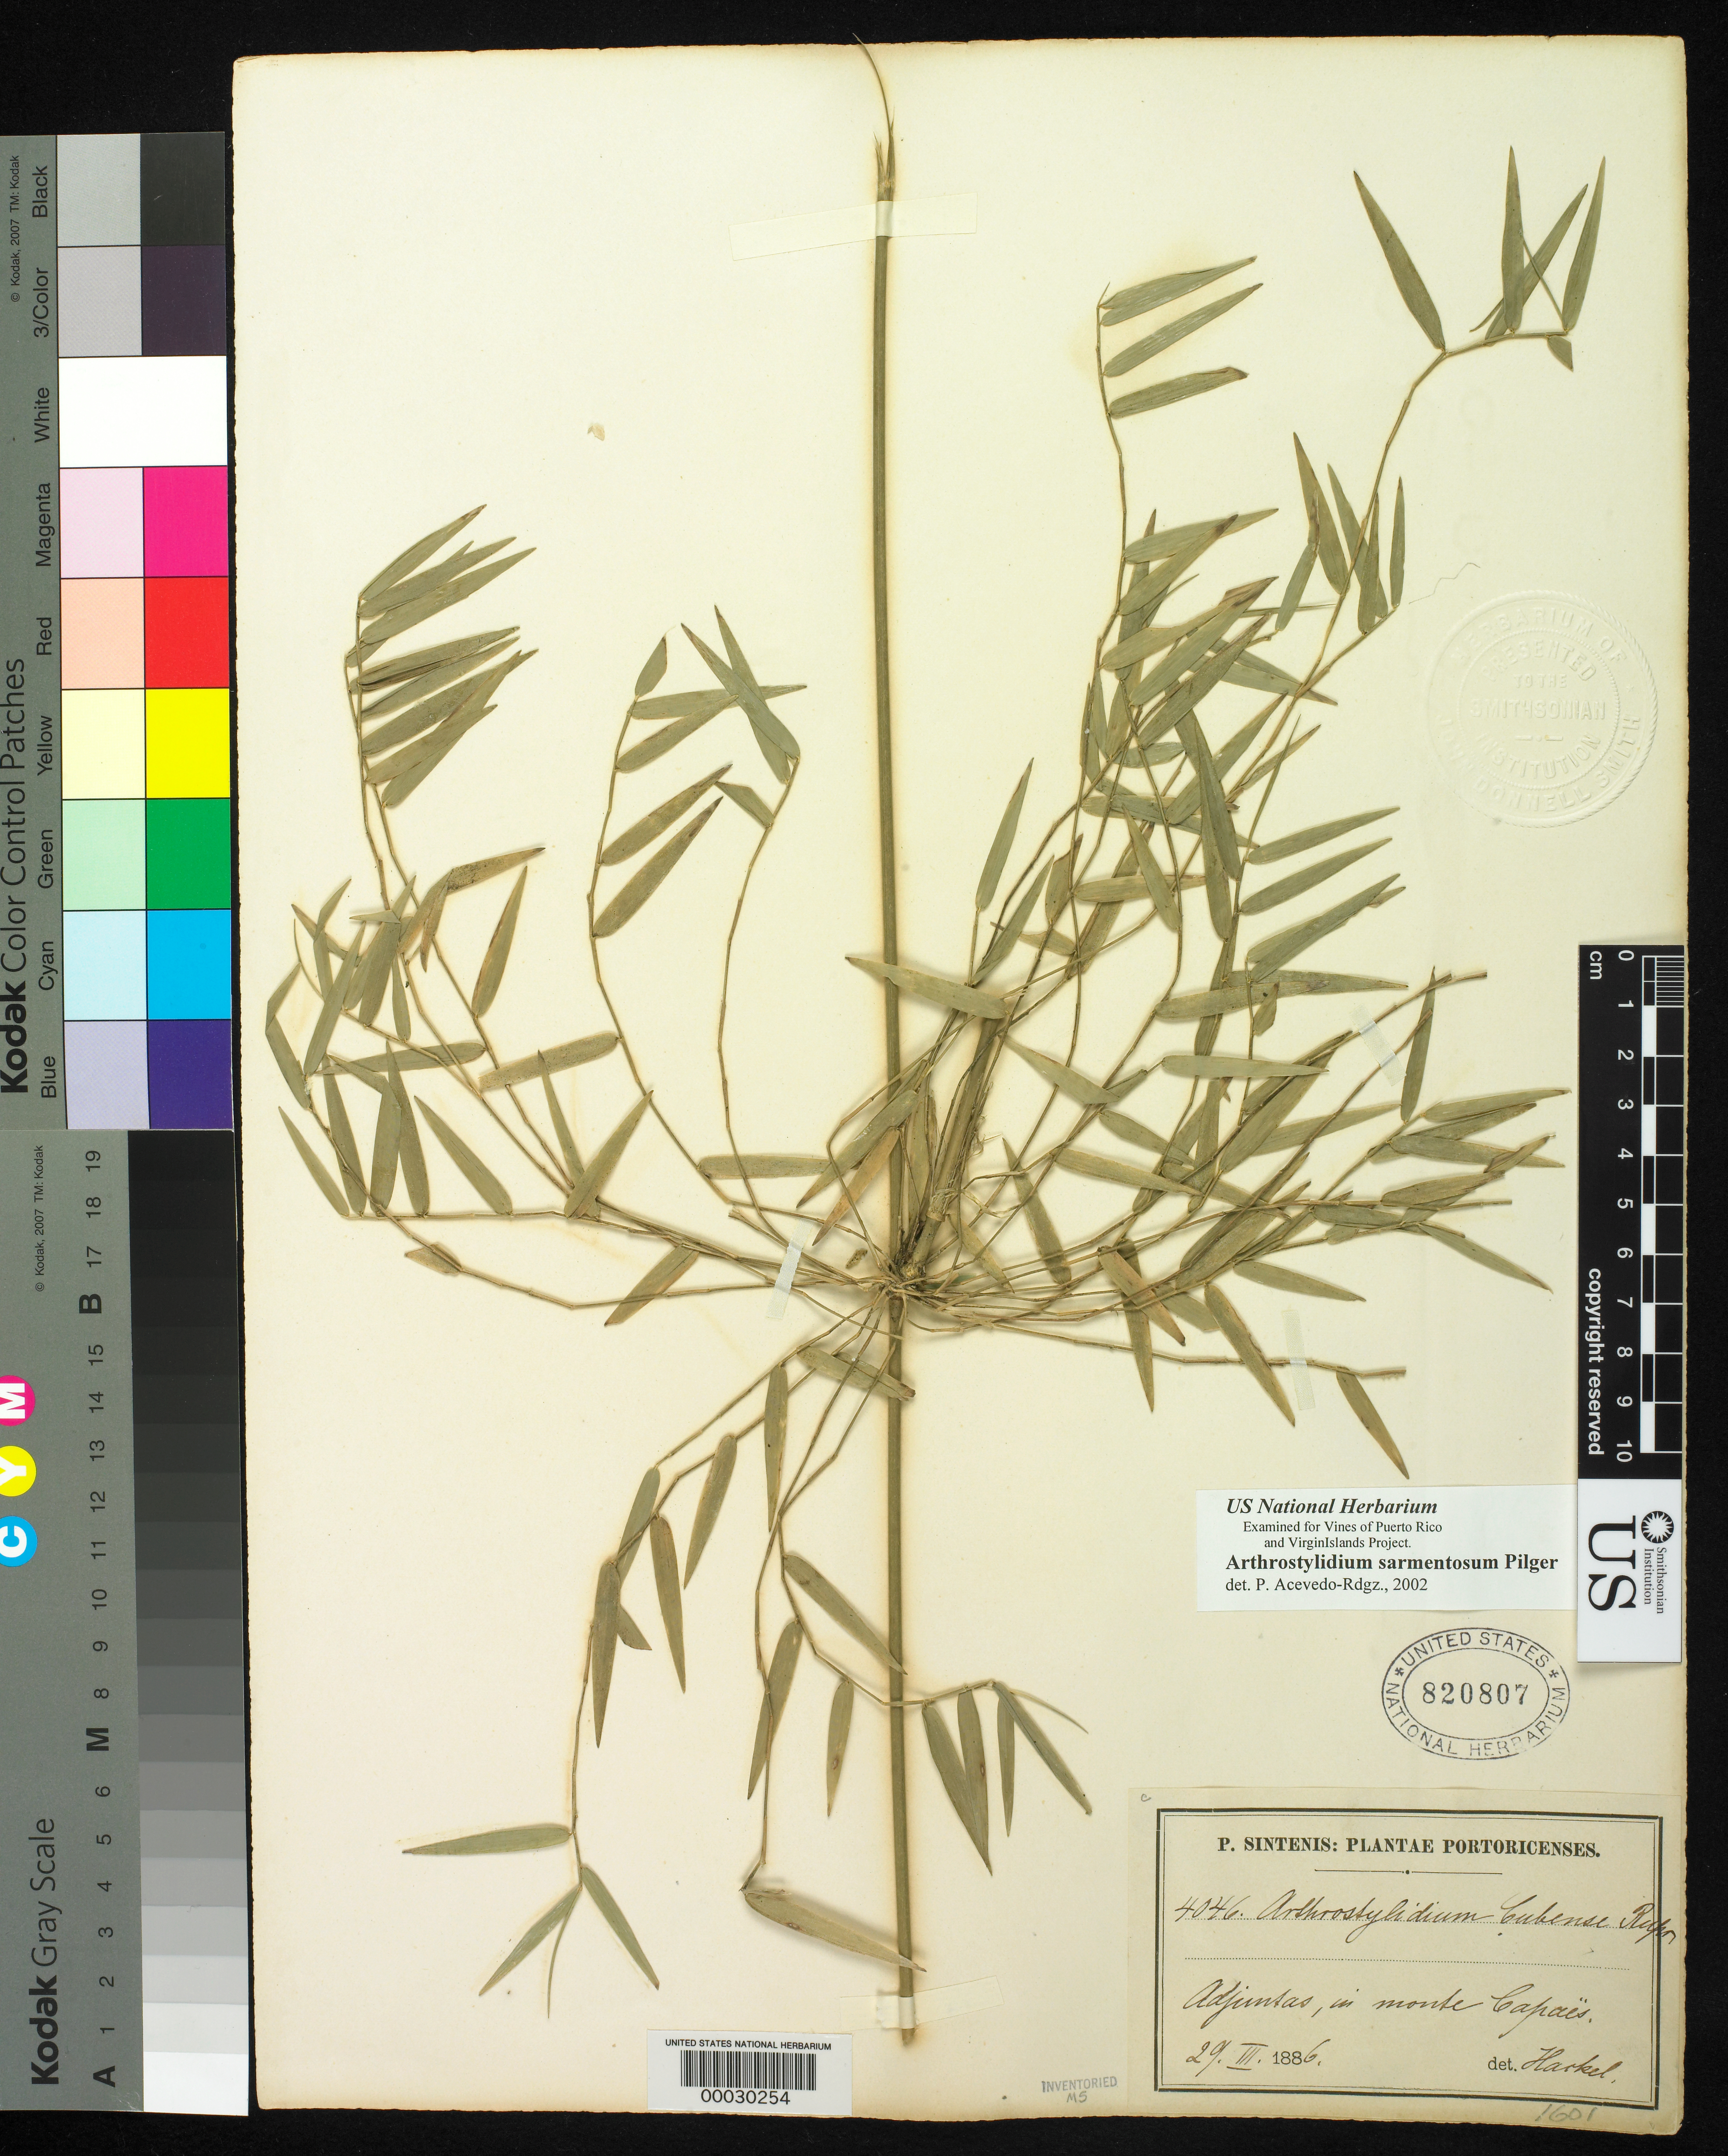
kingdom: Plantae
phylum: Tracheophyta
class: Liliopsida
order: Poales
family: Poaceae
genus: Arthrostylidium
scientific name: Arthrostylidium sarmentosum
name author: Pilg. in Urb.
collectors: E. Hackel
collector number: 4046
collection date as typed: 29 Mar 1886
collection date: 1886-03-29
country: Puerto Rico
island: Greater Antilles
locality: Adjuntas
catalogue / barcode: US 820807